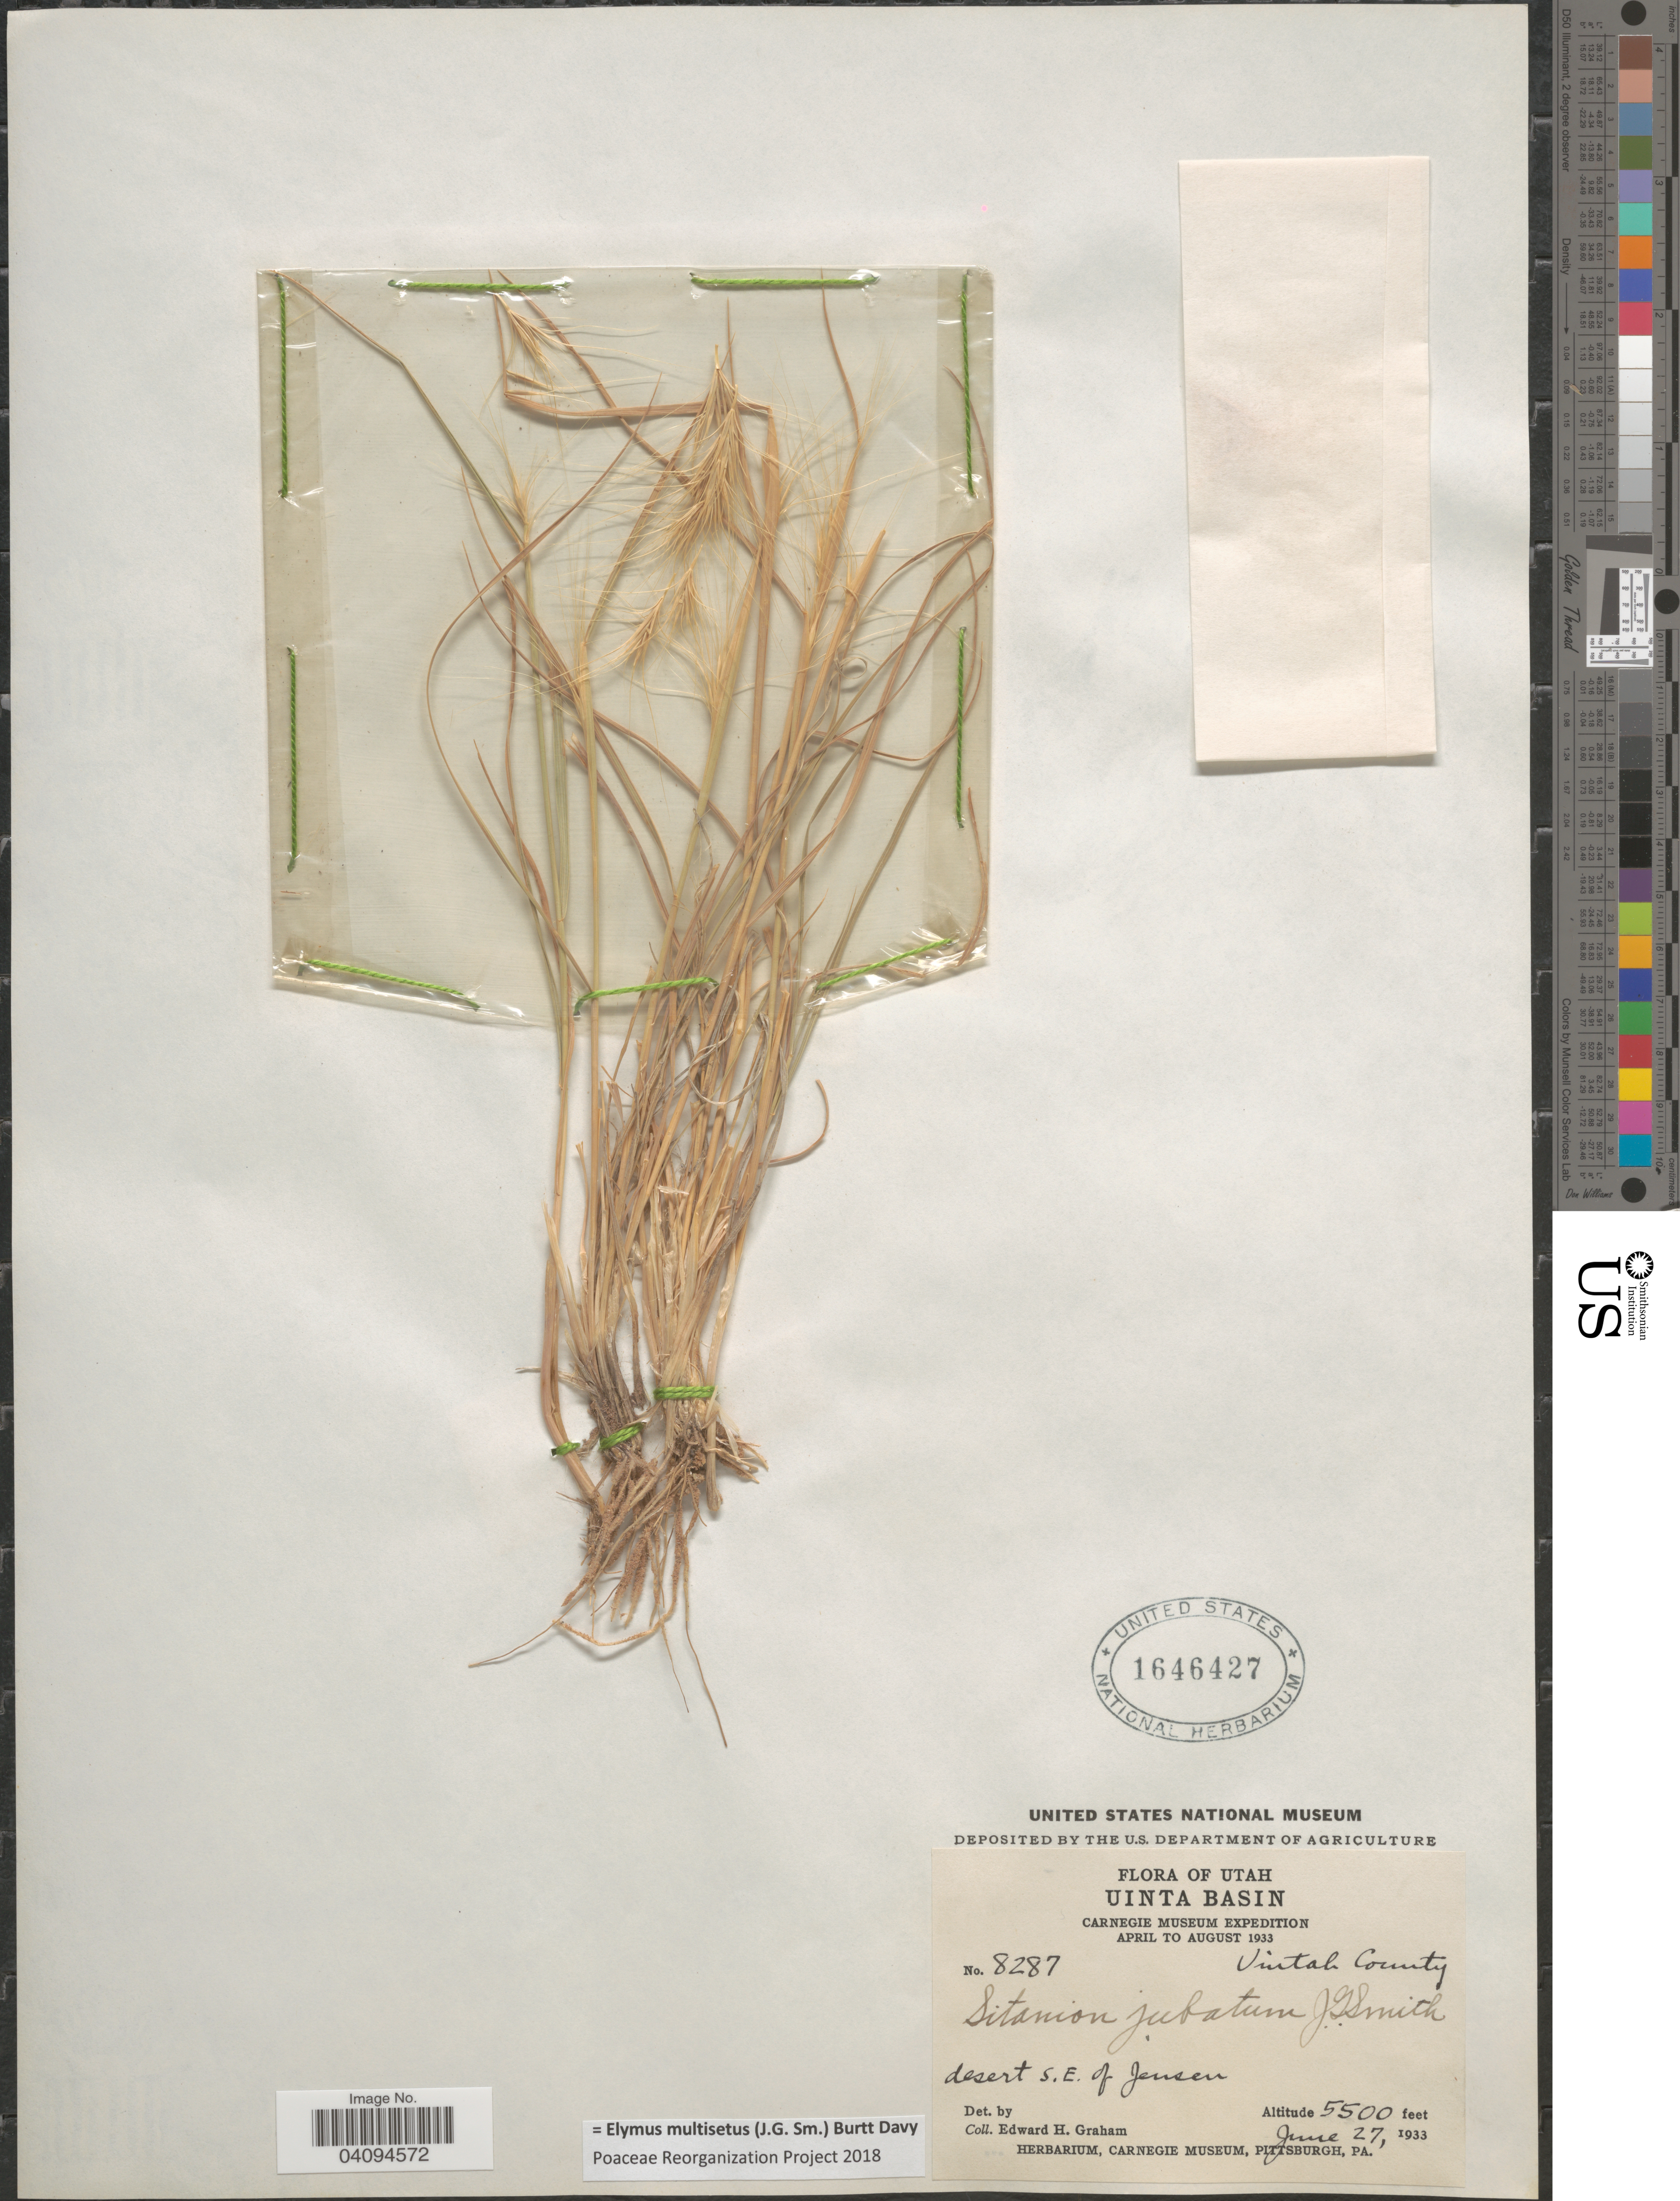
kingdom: Plantae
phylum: Tracheophyta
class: Liliopsida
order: Poales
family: Poaceae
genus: Elymus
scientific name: Elymus multisetus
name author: (J.G. Sm.) Burtt Davy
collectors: E. H. Graham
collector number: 8287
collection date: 1933-06-27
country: United States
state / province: Utah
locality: Uinta Basin. Carnegie Museum Expedition April to August 1933. Uintah County. Desert S.E. of Jensen.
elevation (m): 1676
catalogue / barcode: US 1646427